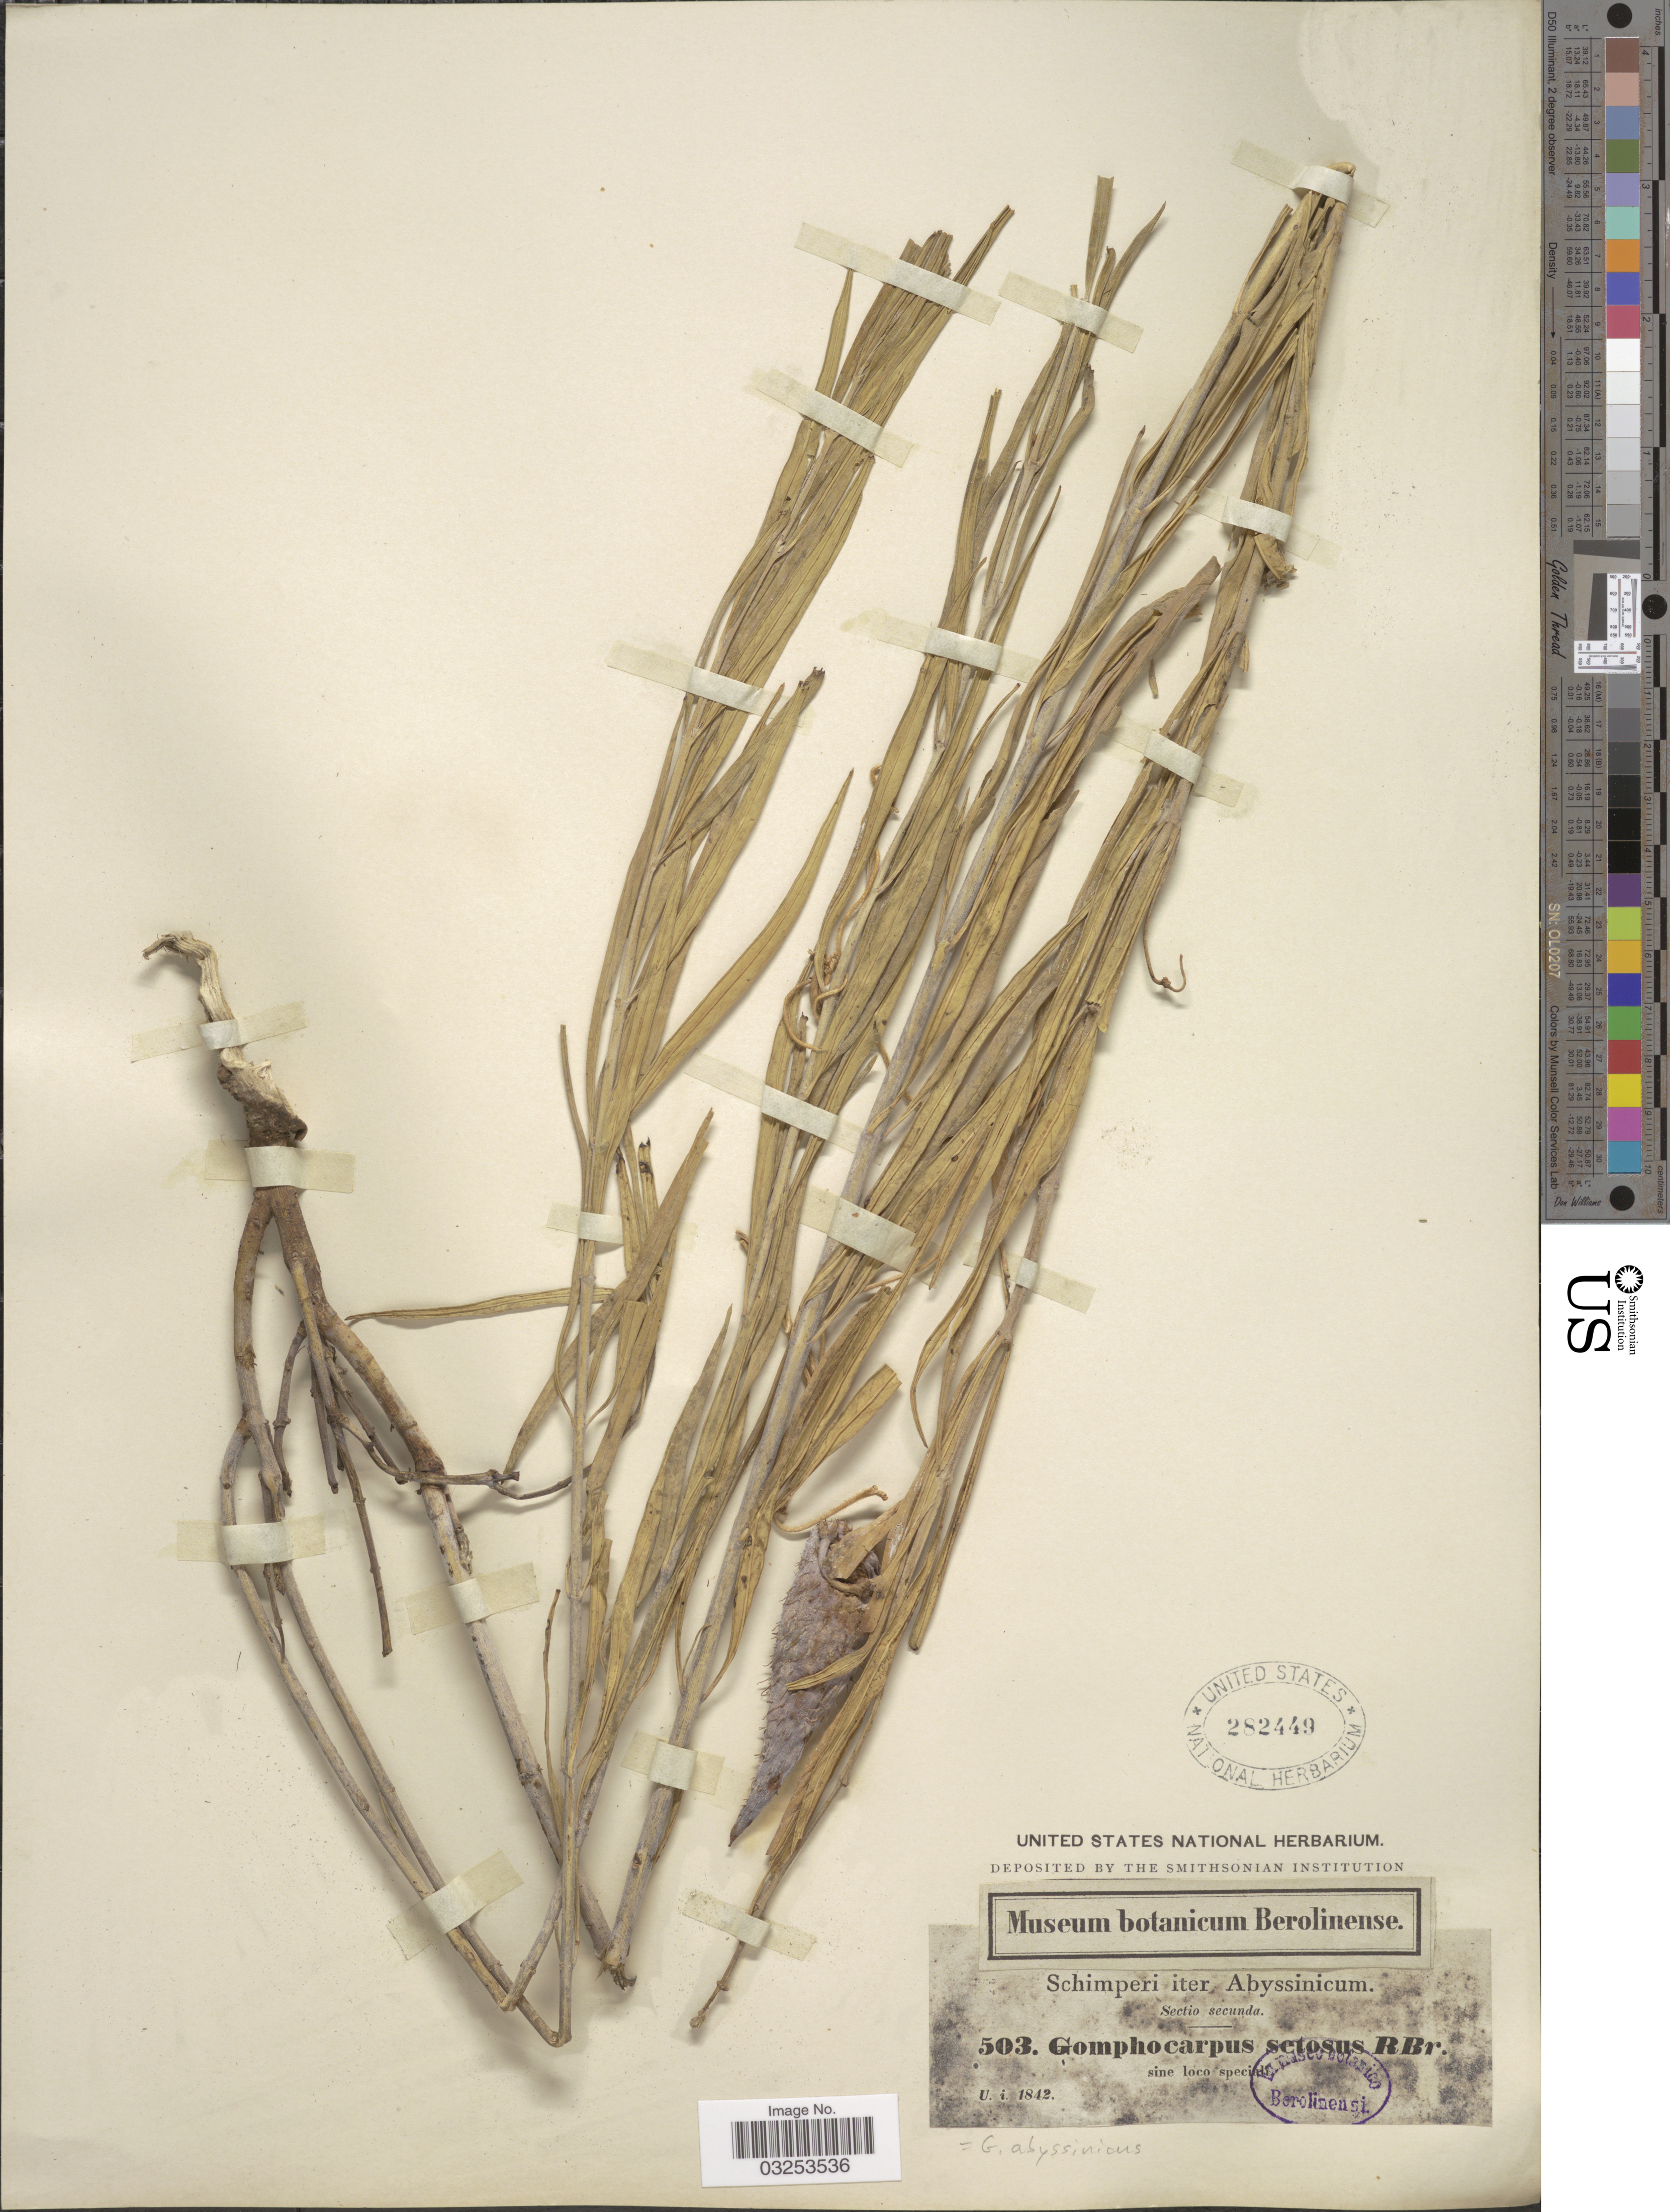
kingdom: Plantae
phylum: Tracheophyta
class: Magnoliopsida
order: Gentianales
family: Apocynaceae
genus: Gomphocarpus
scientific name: Gomphocarpus abyssinicus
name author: Decne.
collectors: -. Schimper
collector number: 503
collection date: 1842-01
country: Eritrea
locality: Abyssinicum.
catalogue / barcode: US 282449